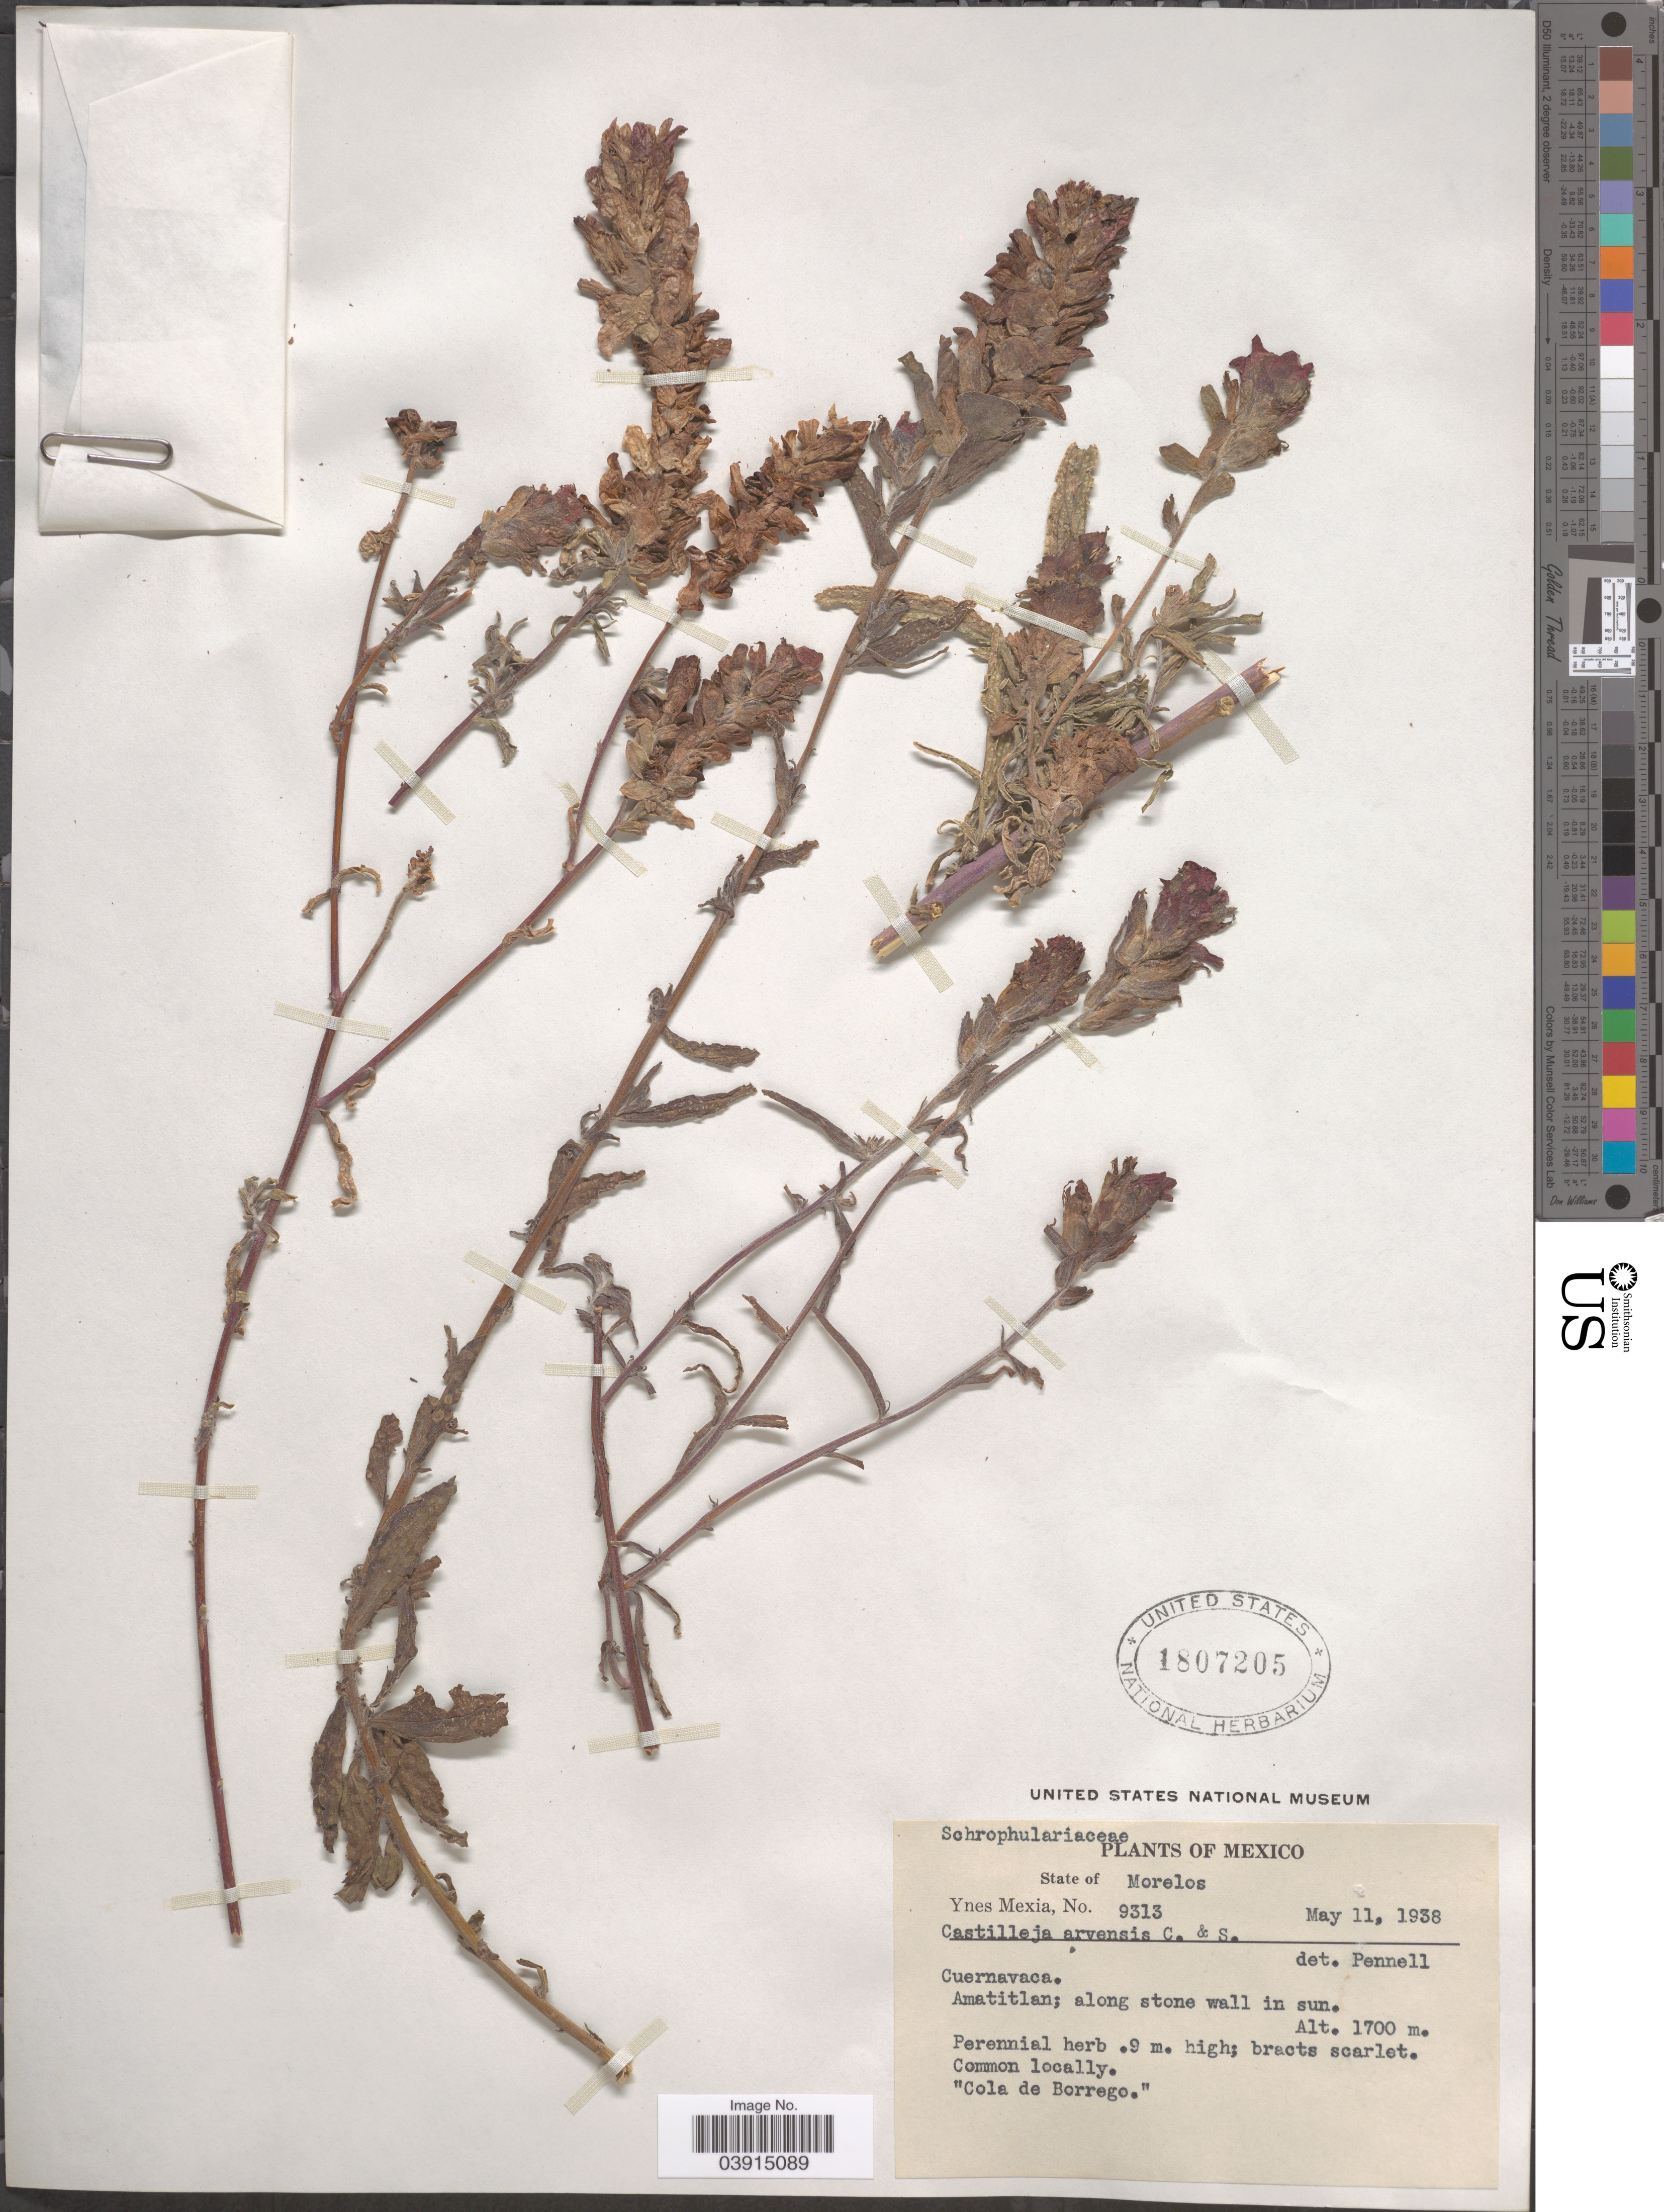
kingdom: Plantae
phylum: Tracheophyta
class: Magnoliopsida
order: Lamiales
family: Orobanchaceae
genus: Castilleja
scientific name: Castilleja arvensis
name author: Schltdl. & Cham.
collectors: Y. Mexia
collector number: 9313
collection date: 1938-05-11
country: Mexico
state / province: Morelos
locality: Cuernavaca. Amatitlan; along stone wall in sun.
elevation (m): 1700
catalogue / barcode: US 1807205